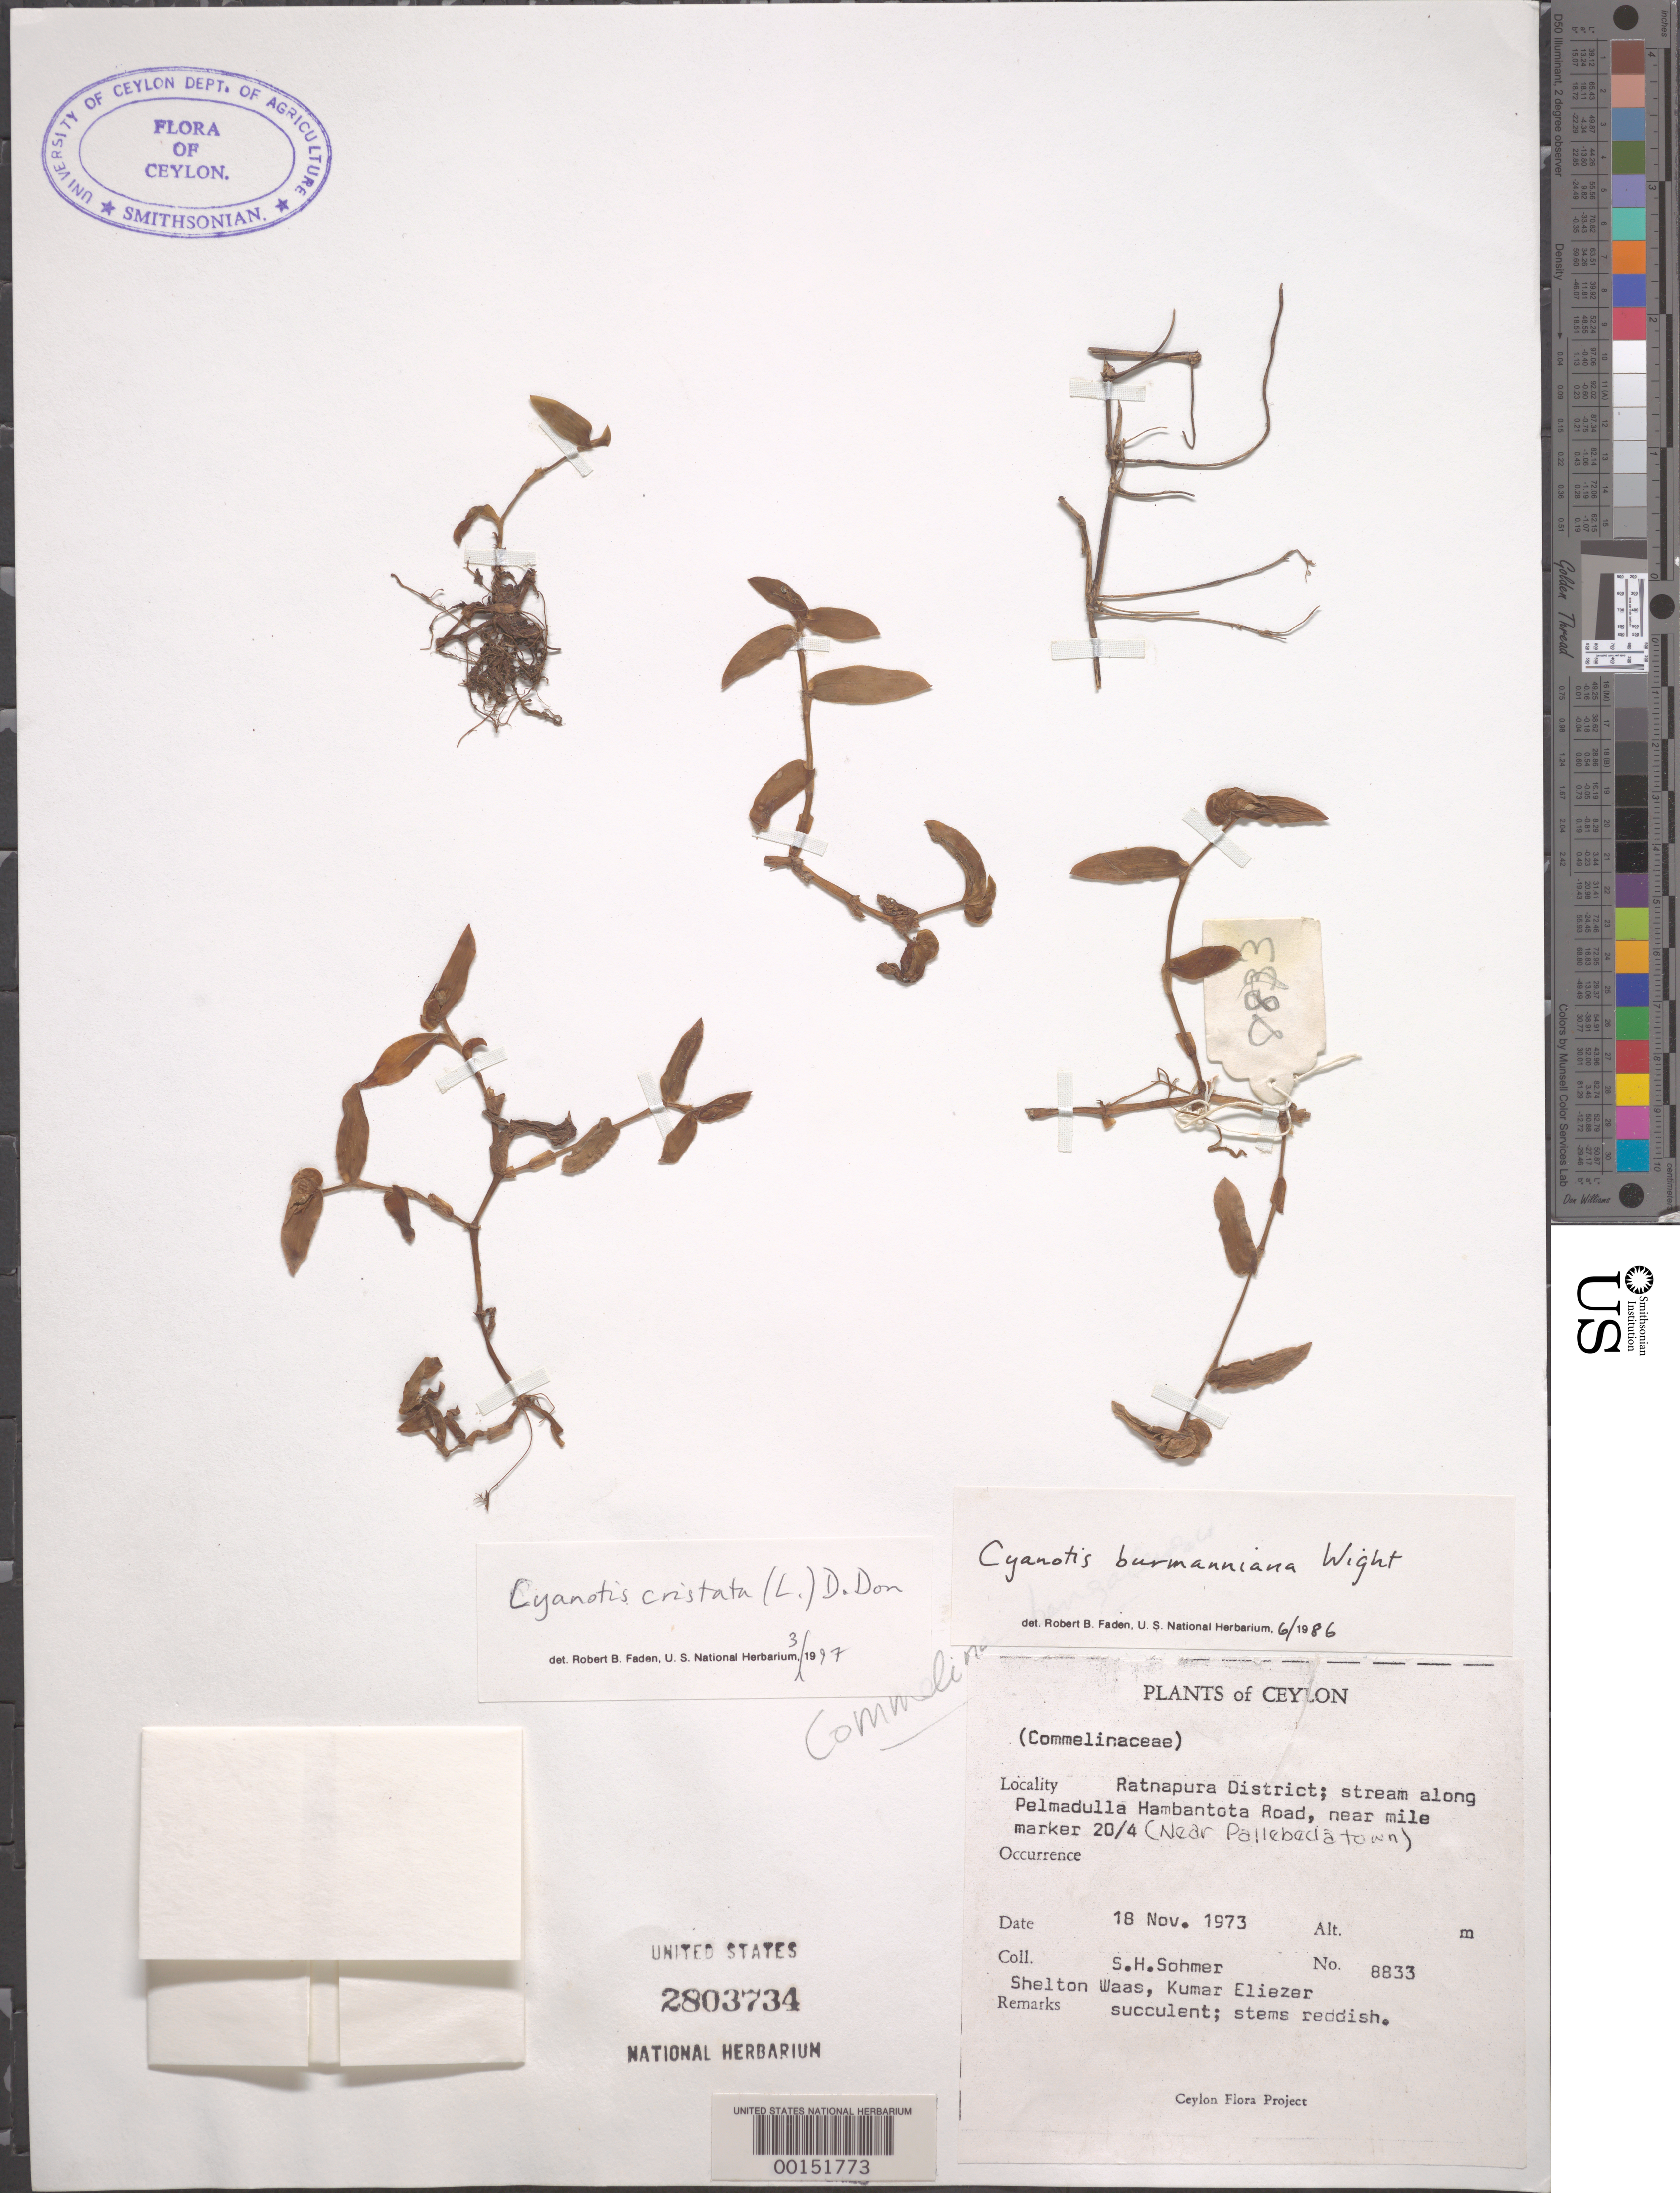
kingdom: Plantae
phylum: Tracheophyta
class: Liliopsida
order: Commelinales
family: Commelinaceae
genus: Cyanotis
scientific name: Cyanotis cristata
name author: (L.) D. Don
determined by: Faden, Robert B., (US), Smithsonian Institution - National Museum of Natural History (UNITED STATES)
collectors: S. H. Sohmer, S. Waas & K. Eliezer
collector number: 8833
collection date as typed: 18 Nov 1973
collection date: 1973-11-18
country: Sri Lanka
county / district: Ratnapura Dist.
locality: Near pallebeda town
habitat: Streambank, near road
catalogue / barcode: US 2803734